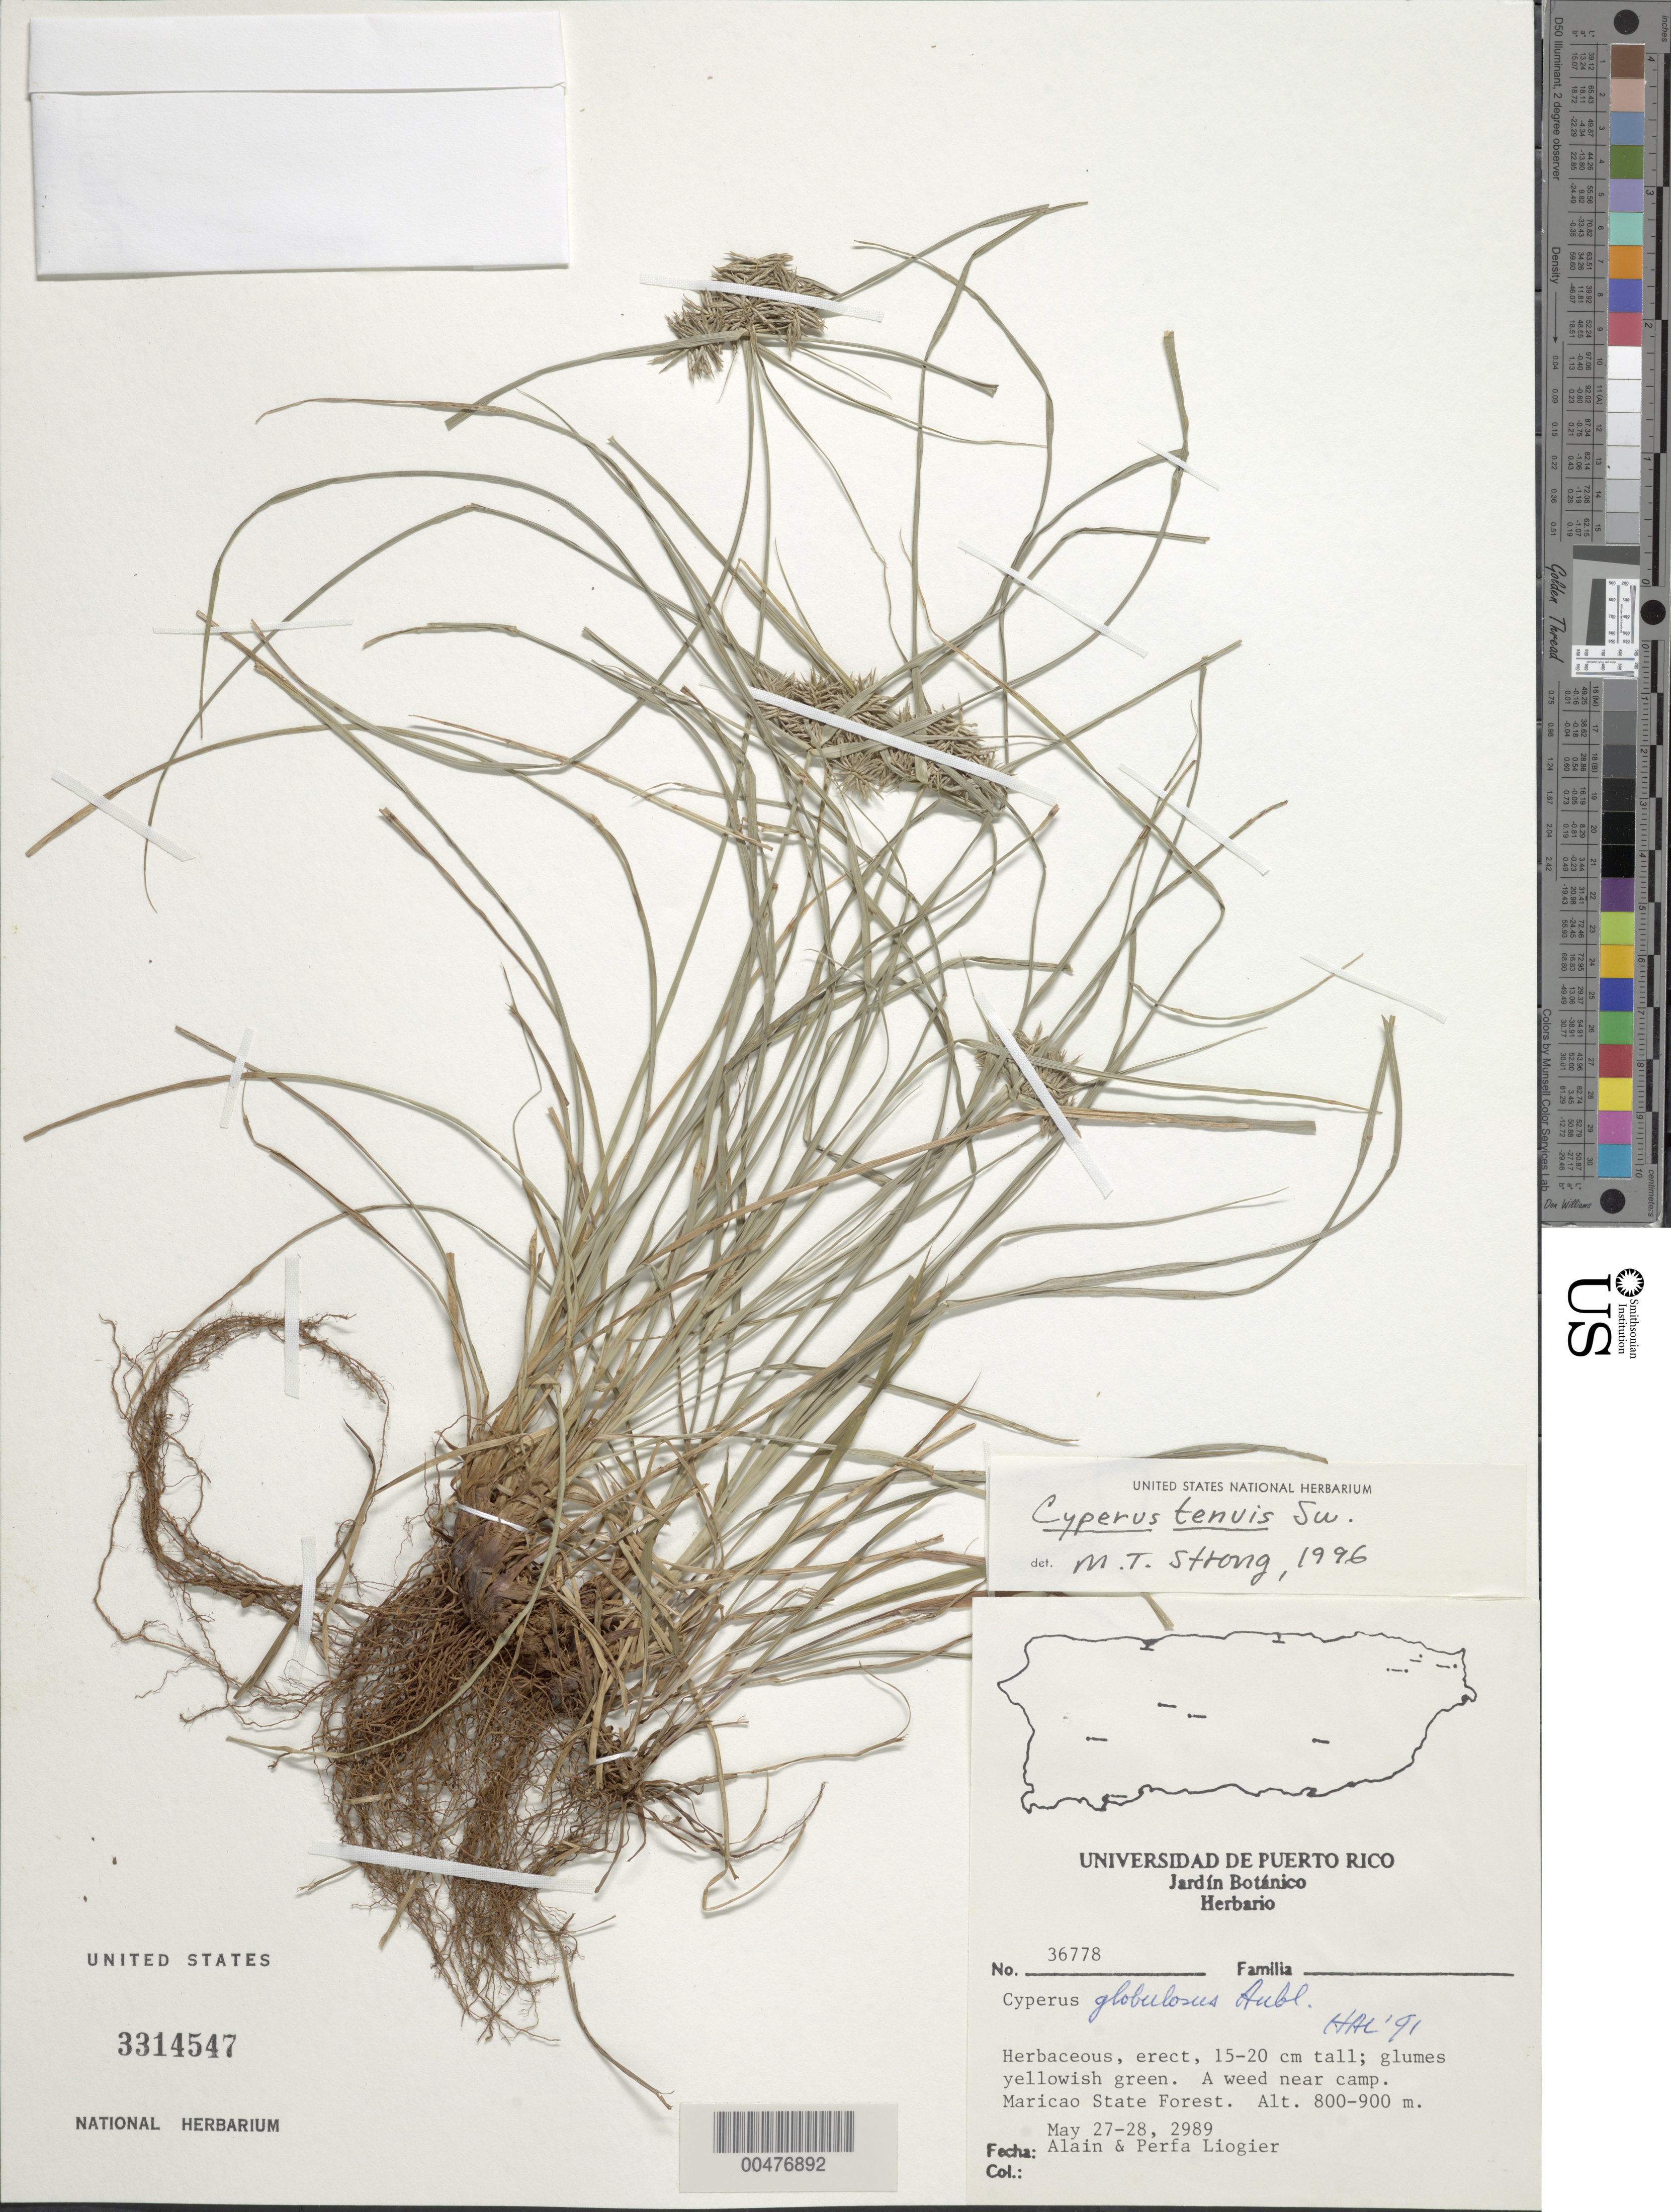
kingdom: Plantae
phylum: Tracheophyta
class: Liliopsida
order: Poales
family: Cyperaceae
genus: Cyperus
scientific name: Cyperus tenuis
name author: Sw.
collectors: A. H. Liogier & M. P. Liogier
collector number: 36778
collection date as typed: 27 May 1989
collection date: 1989-05-27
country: Puerto Rico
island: Greater Antilles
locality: Maricao State Forest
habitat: A weed near camp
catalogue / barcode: US 3314547